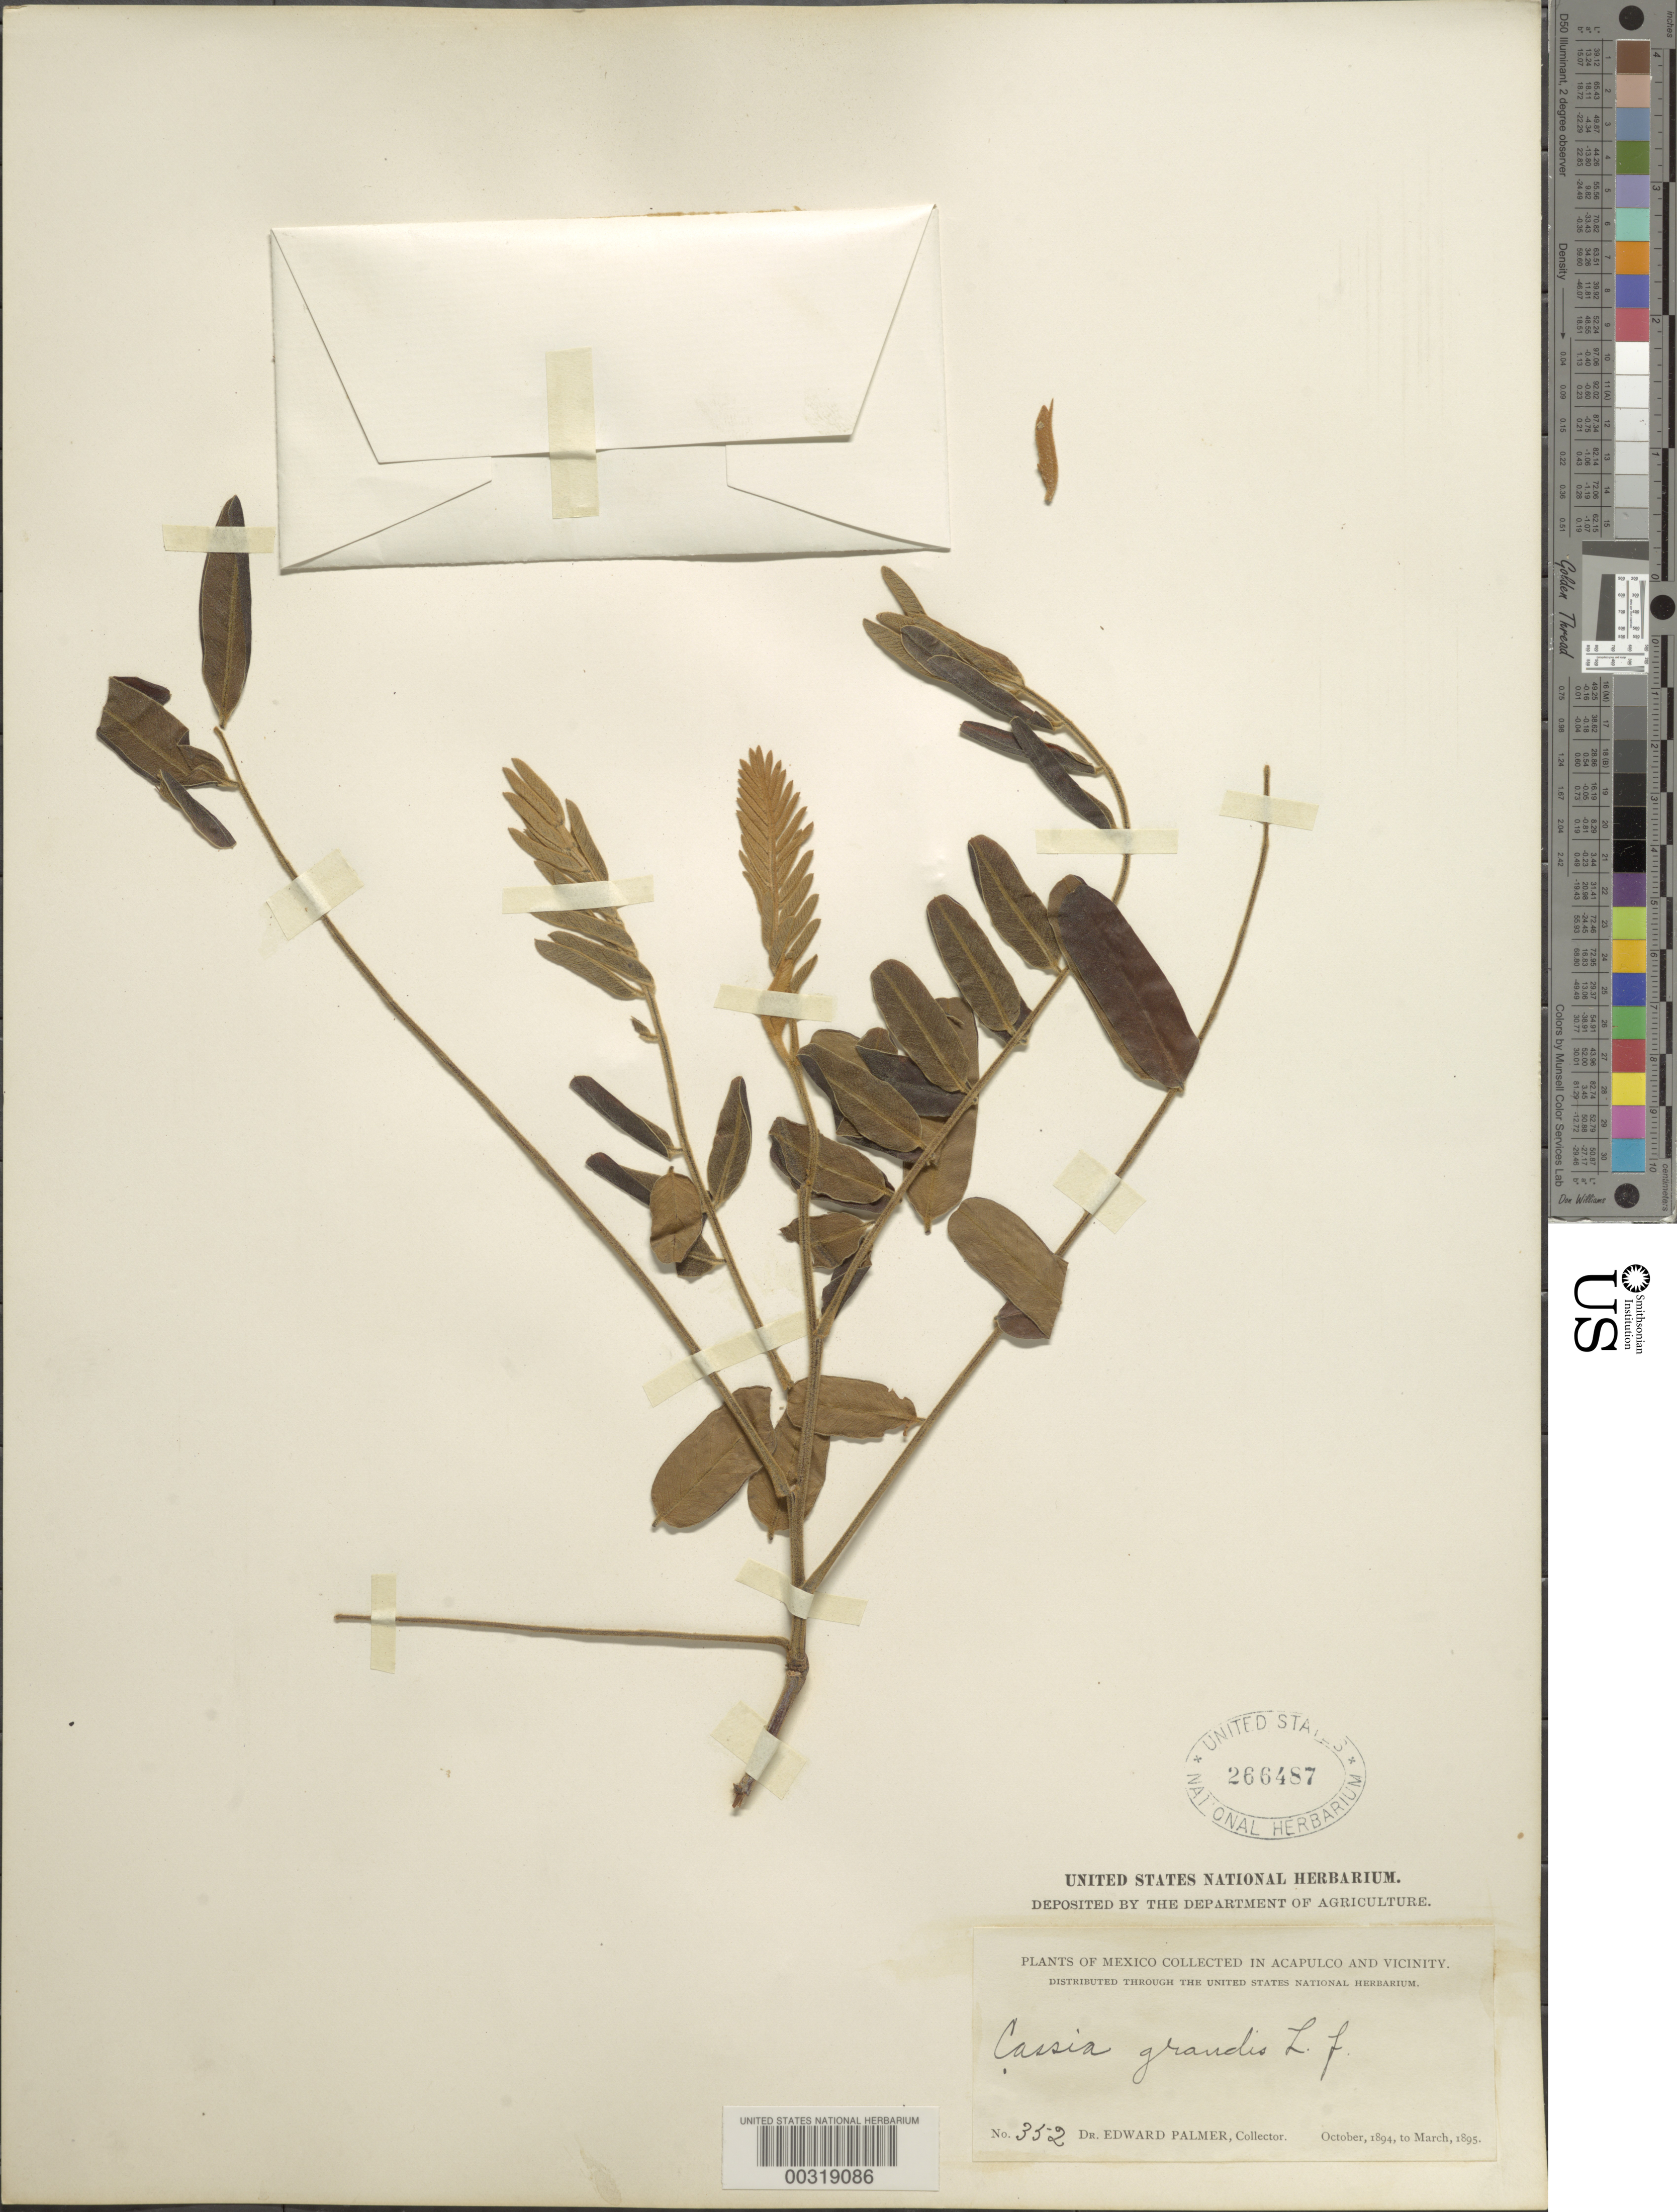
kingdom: Plantae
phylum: Tracheophyta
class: Magnoliopsida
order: Fabales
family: Fabaceae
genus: Cassia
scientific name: Cassia grandis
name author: L. f.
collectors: E. Palmer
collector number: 352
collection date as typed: Oct 1894 to -- Mar 1895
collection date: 1894-10/1895-03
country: Mexico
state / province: Guerrero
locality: Acapulco and vicinity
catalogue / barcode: US 266487